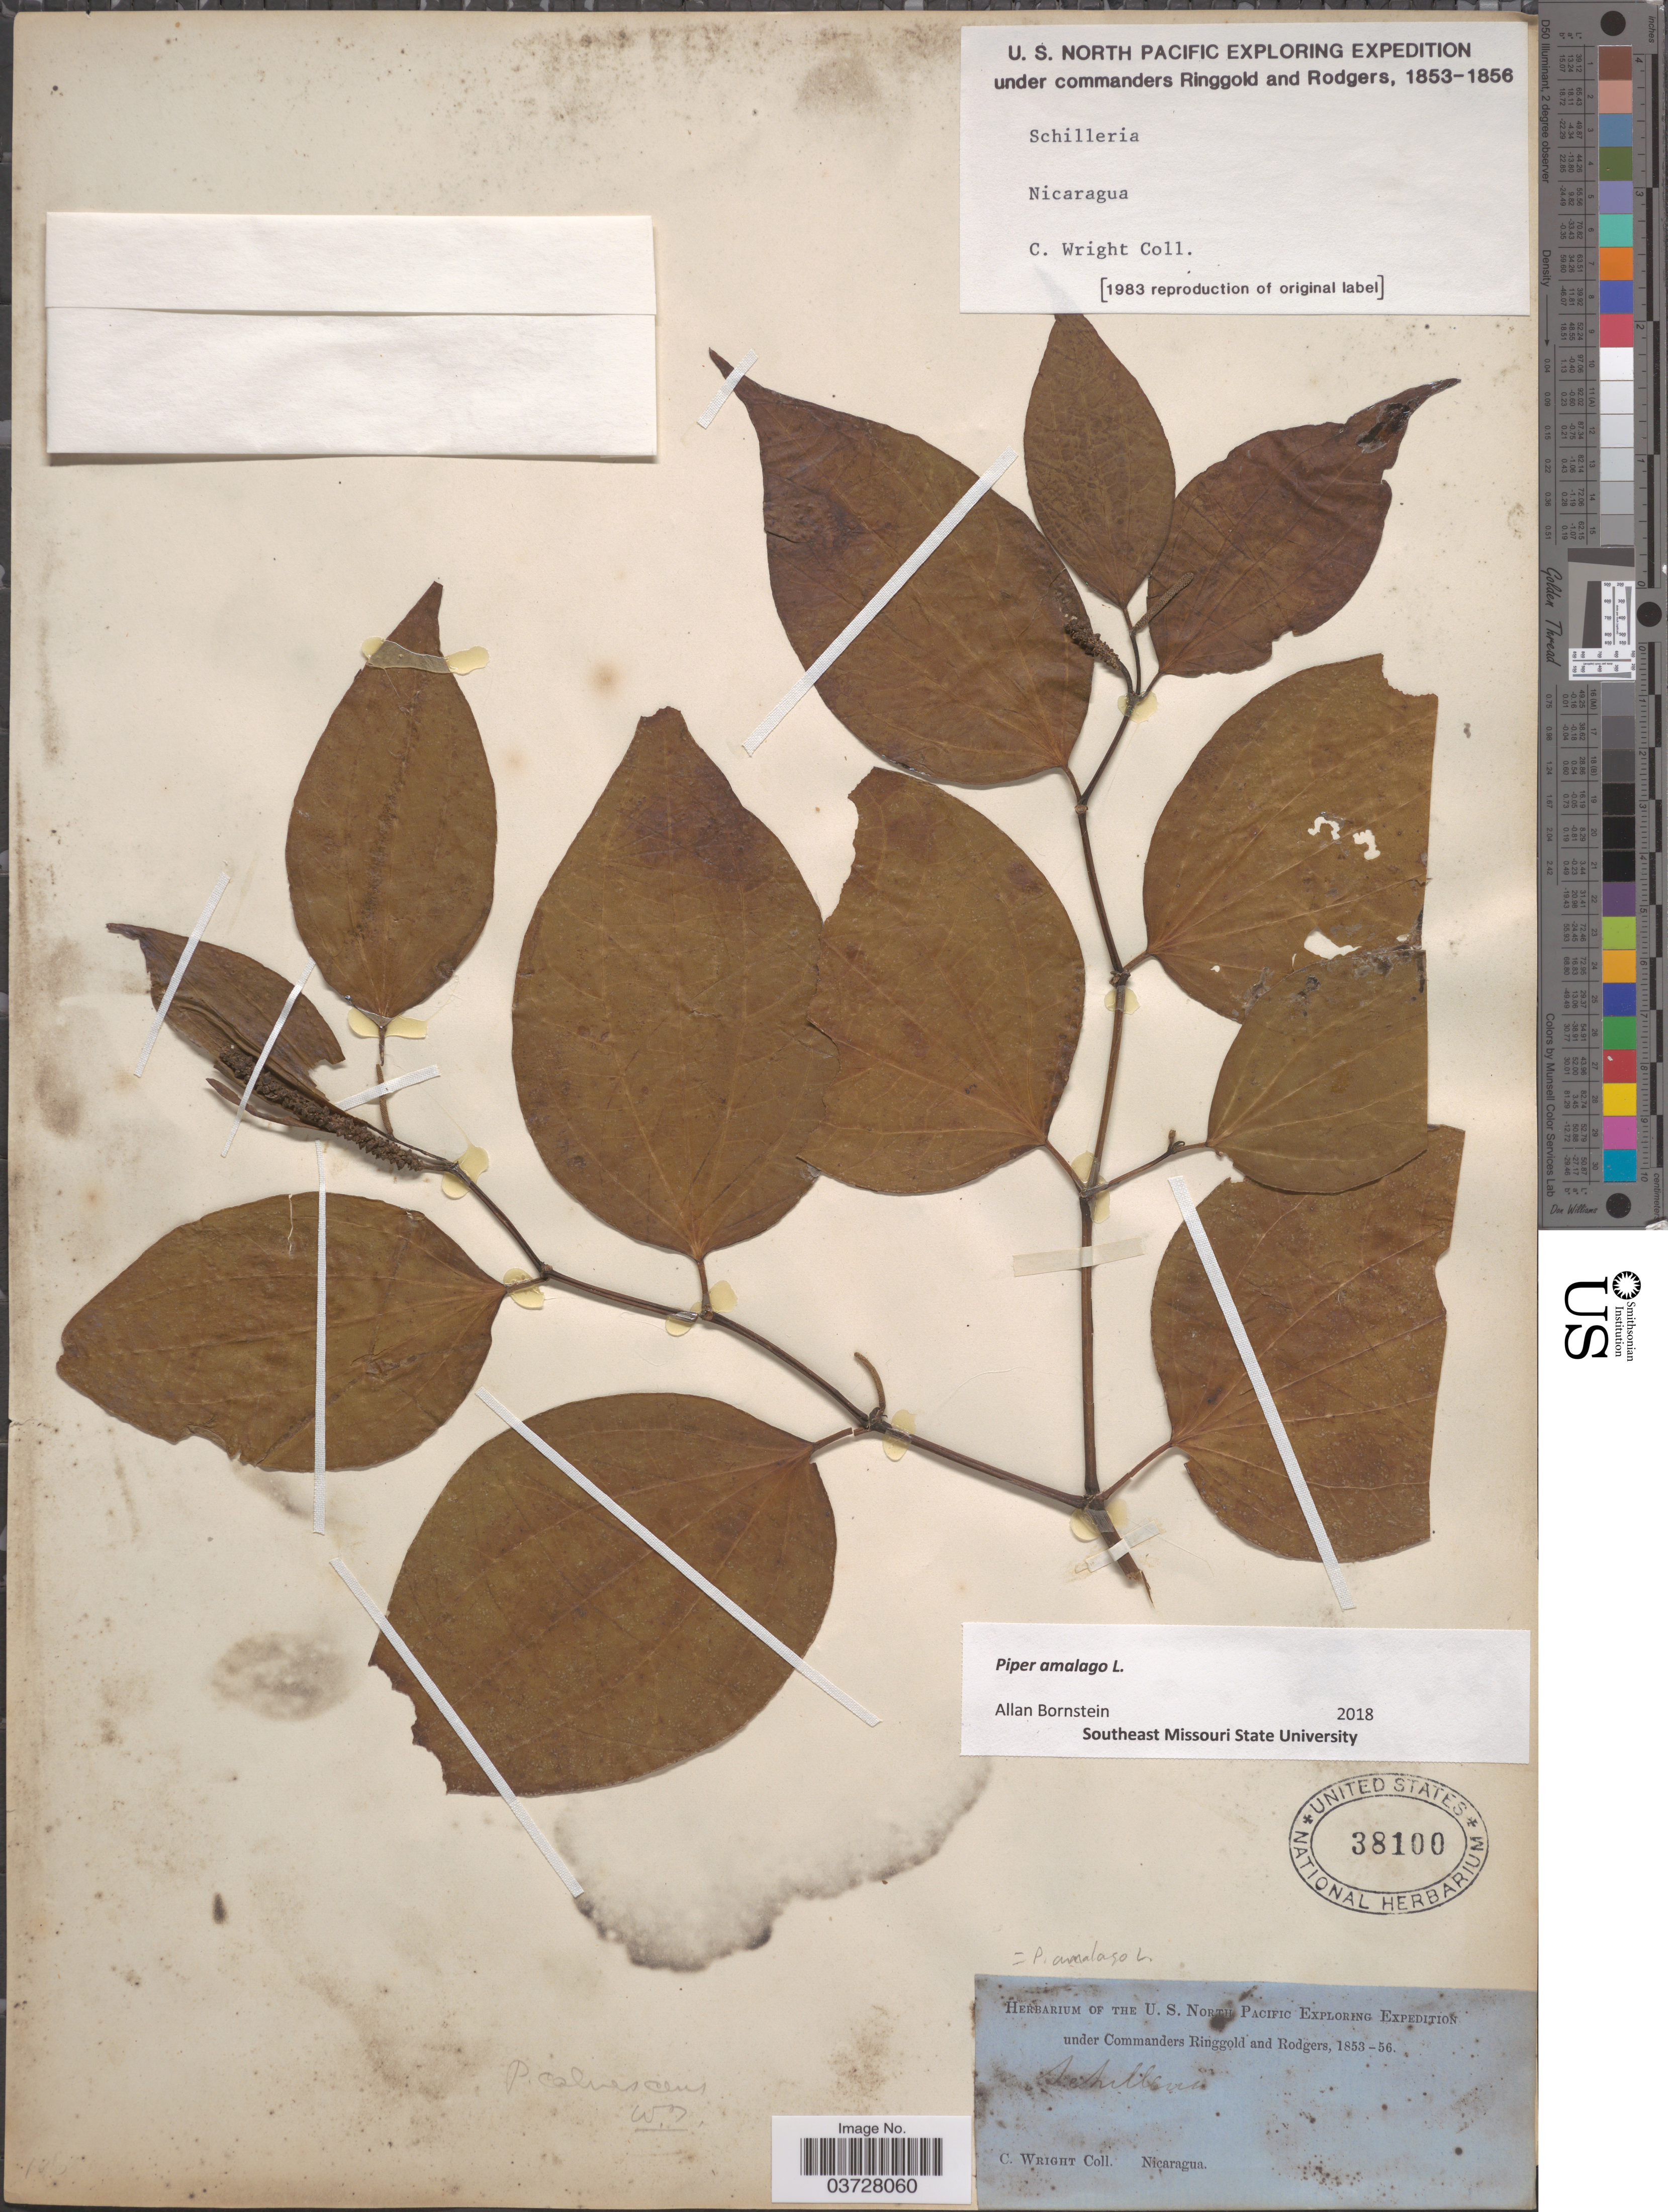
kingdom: Plantae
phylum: Tracheophyta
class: Magnoliopsida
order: Piperales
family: Piperaceae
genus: Piper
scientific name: Piper amalago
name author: L.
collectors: C. Wright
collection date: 1853/1856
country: Nicaragua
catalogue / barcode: US 38100